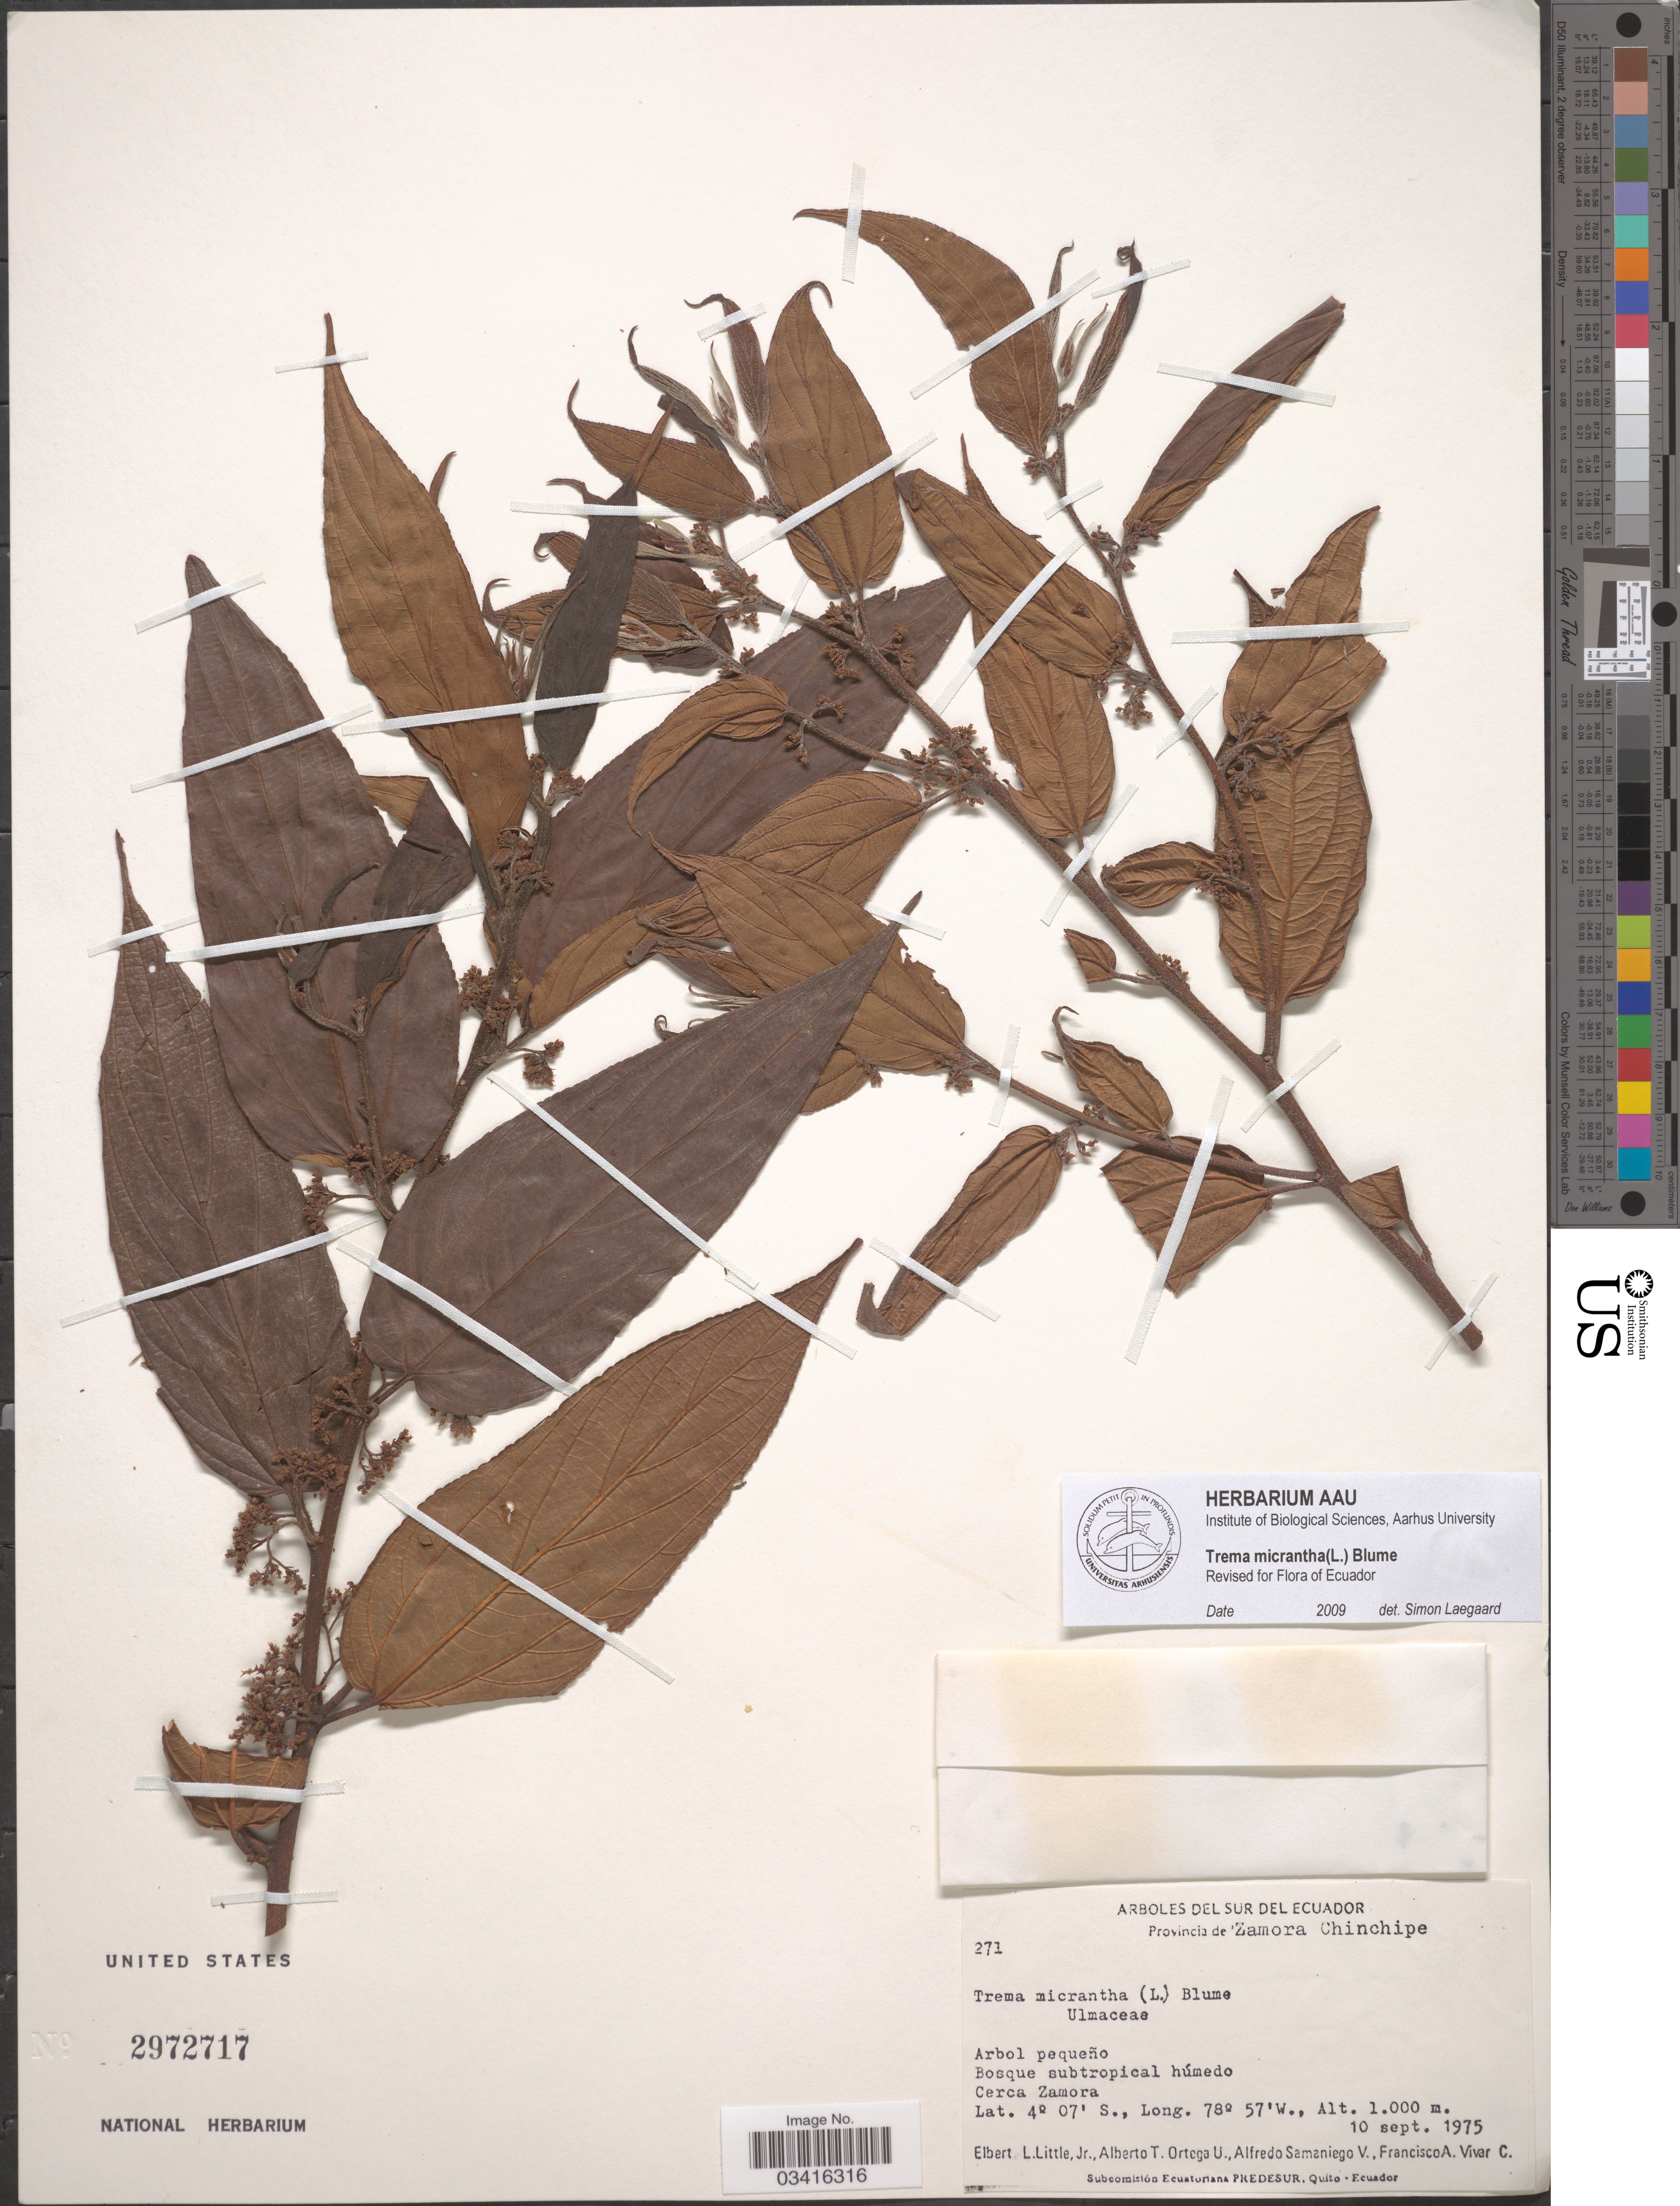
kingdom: Plantae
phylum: Tracheophyta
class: Magnoliopsida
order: Rosales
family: Cannabaceae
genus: Trema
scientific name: Trema micranthum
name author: (L.) Blume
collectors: E. L. Little, A. T. Ortega U., A. V. Samaniego & F. A. Vivar C.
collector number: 271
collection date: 1975-09-10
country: Ecuador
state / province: Zamora-Chinchipe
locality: Sur del Ecuador. Bosque subtropical húmedo. Cerca Zamora.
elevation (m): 1000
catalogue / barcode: US 2972717